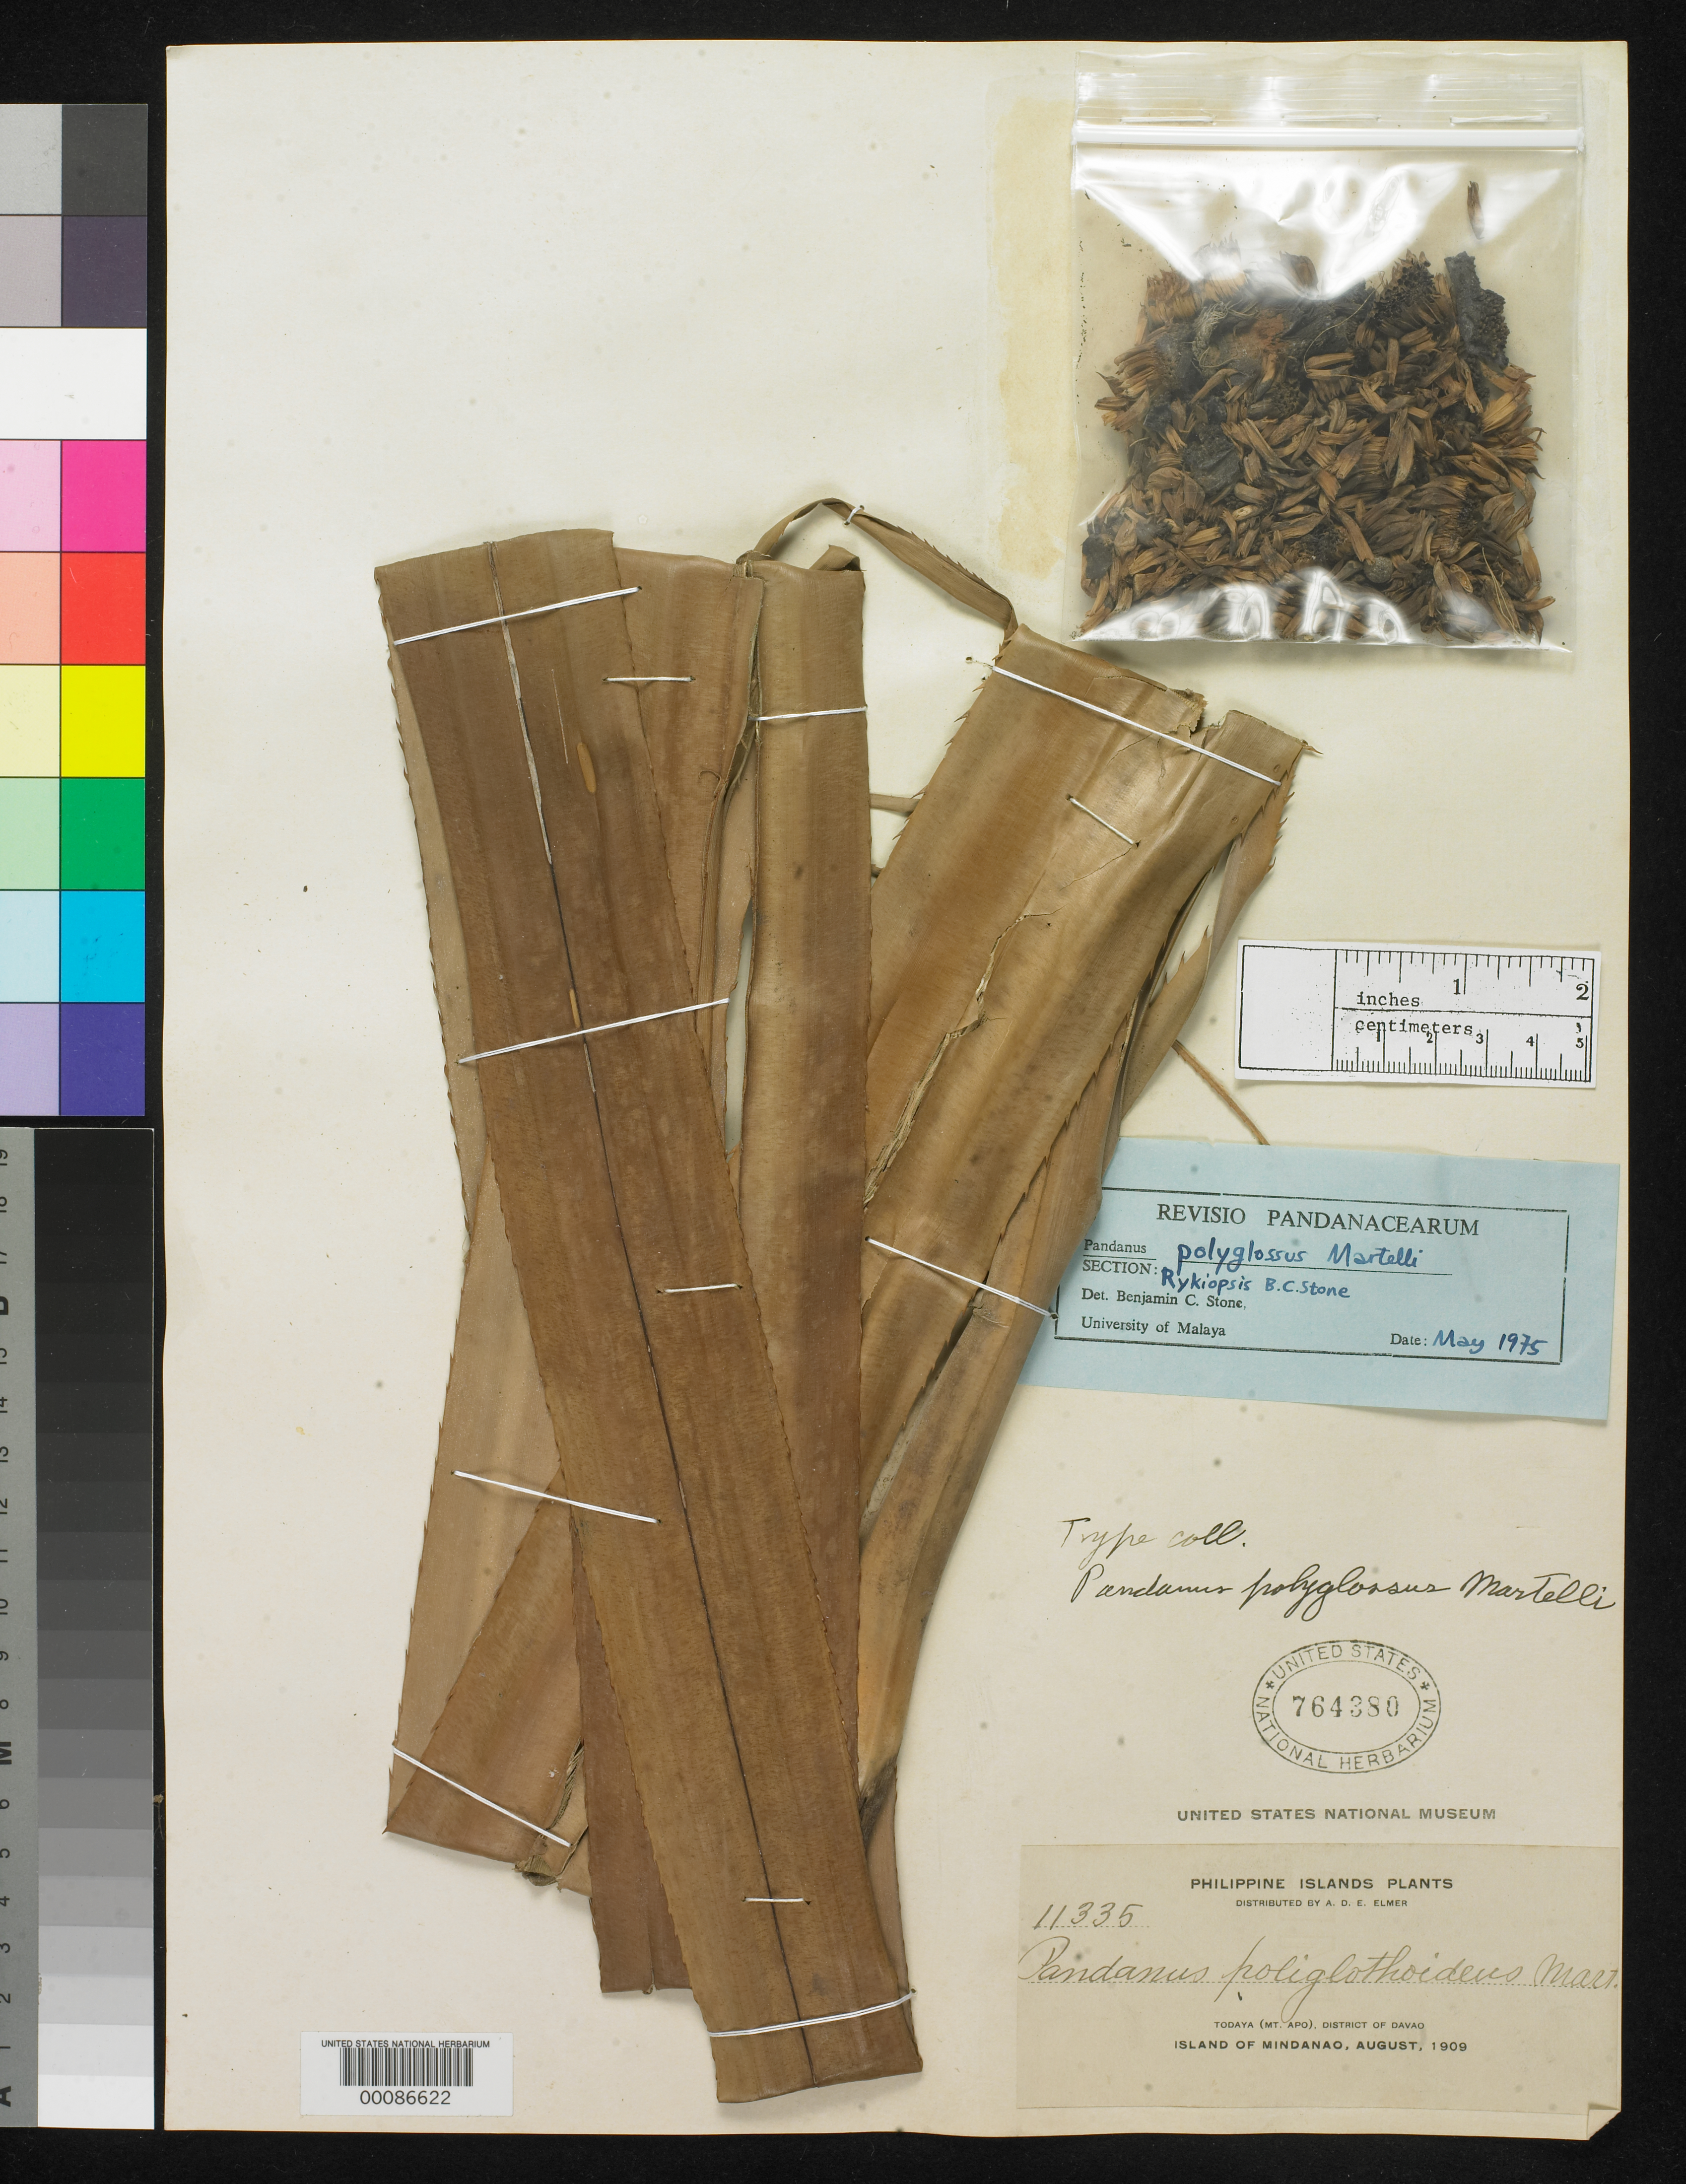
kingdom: Plantae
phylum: Tracheophyta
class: Liliopsida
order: Pandanales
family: Pandanaceae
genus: Pandanus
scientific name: Pandanus polyglossus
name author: Martelli in Elmer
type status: Isotype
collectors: A. D. E. Elmer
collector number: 11335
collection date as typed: Aug 1909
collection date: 1909-08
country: Philippines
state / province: Davao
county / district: Davao del Sur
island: Mindanao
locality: Todaya (Mt. Apo), District of Davao, Island of Mindanao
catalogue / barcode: US 764380